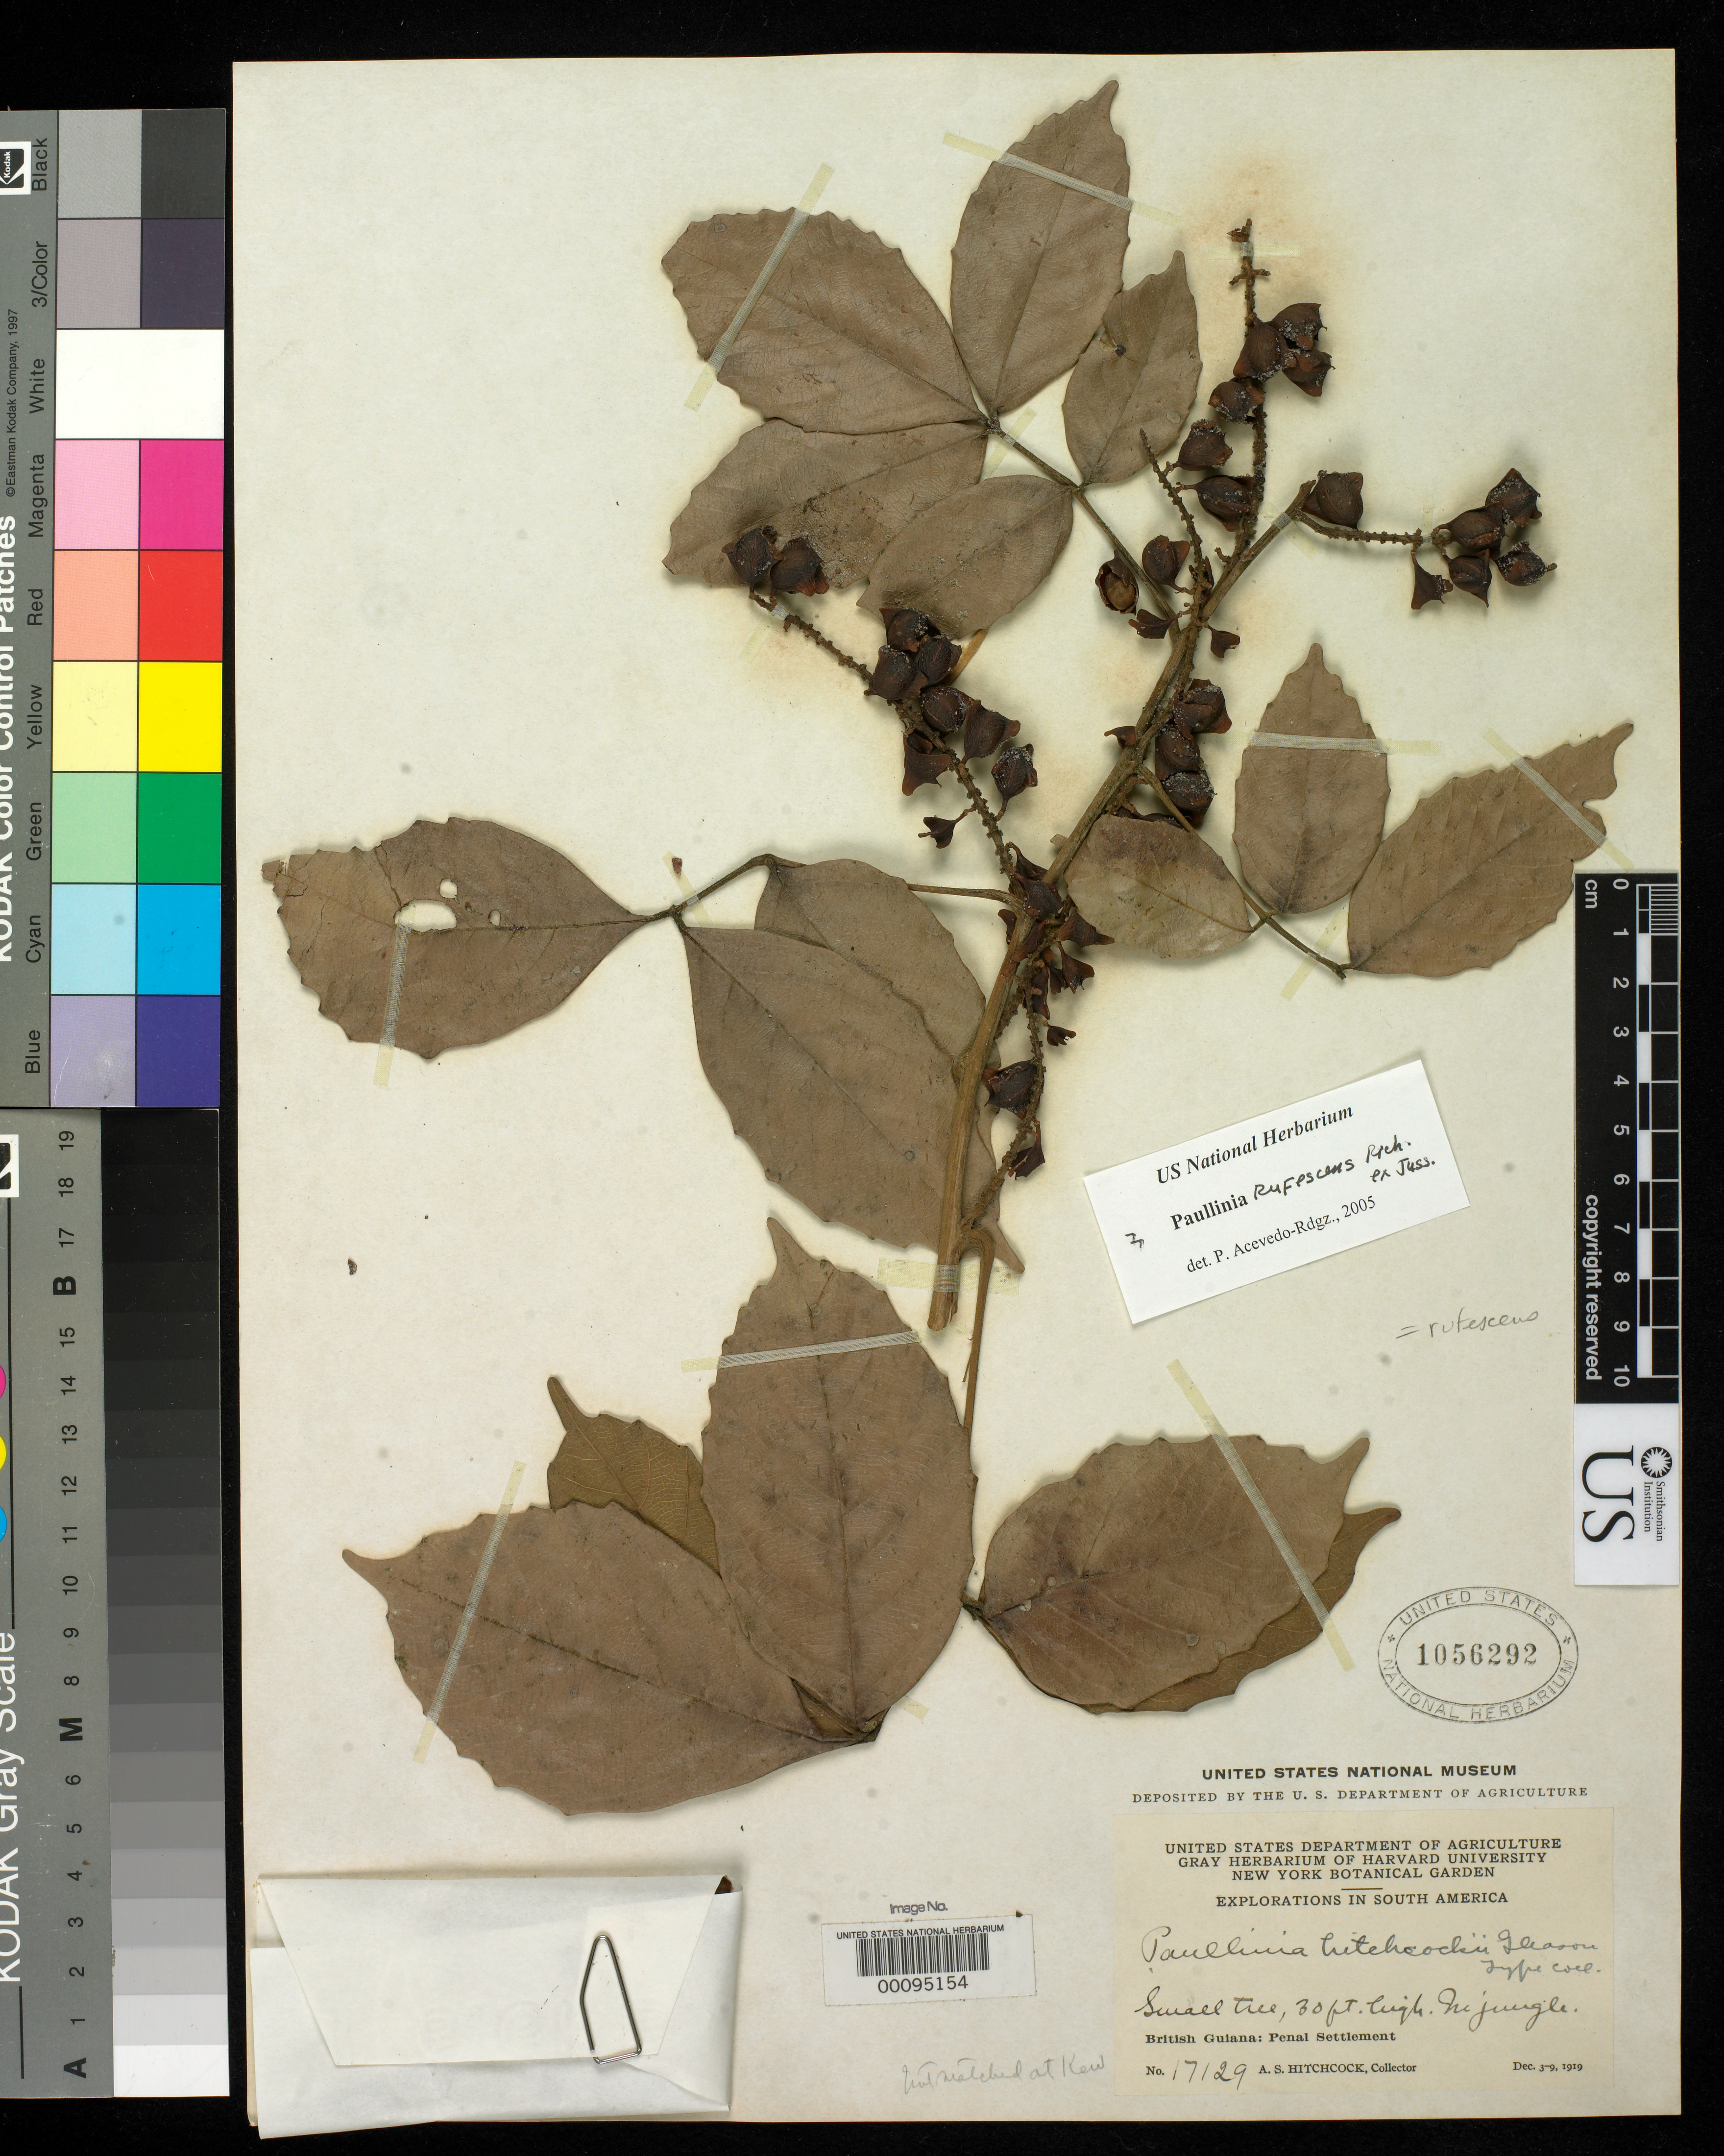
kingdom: Plantae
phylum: Tracheophyta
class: Magnoliopsida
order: Sapindales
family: Sapindaceae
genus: Paullinia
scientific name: Paullinia hitchcockii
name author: Gleason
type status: Isotype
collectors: A. S. Hitchcock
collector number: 17129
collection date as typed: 03 Dec 1919 to 09 Dec 1919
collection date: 1919-12-03/1919-12-09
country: Guyana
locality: Penal settlement.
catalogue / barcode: US 1056292